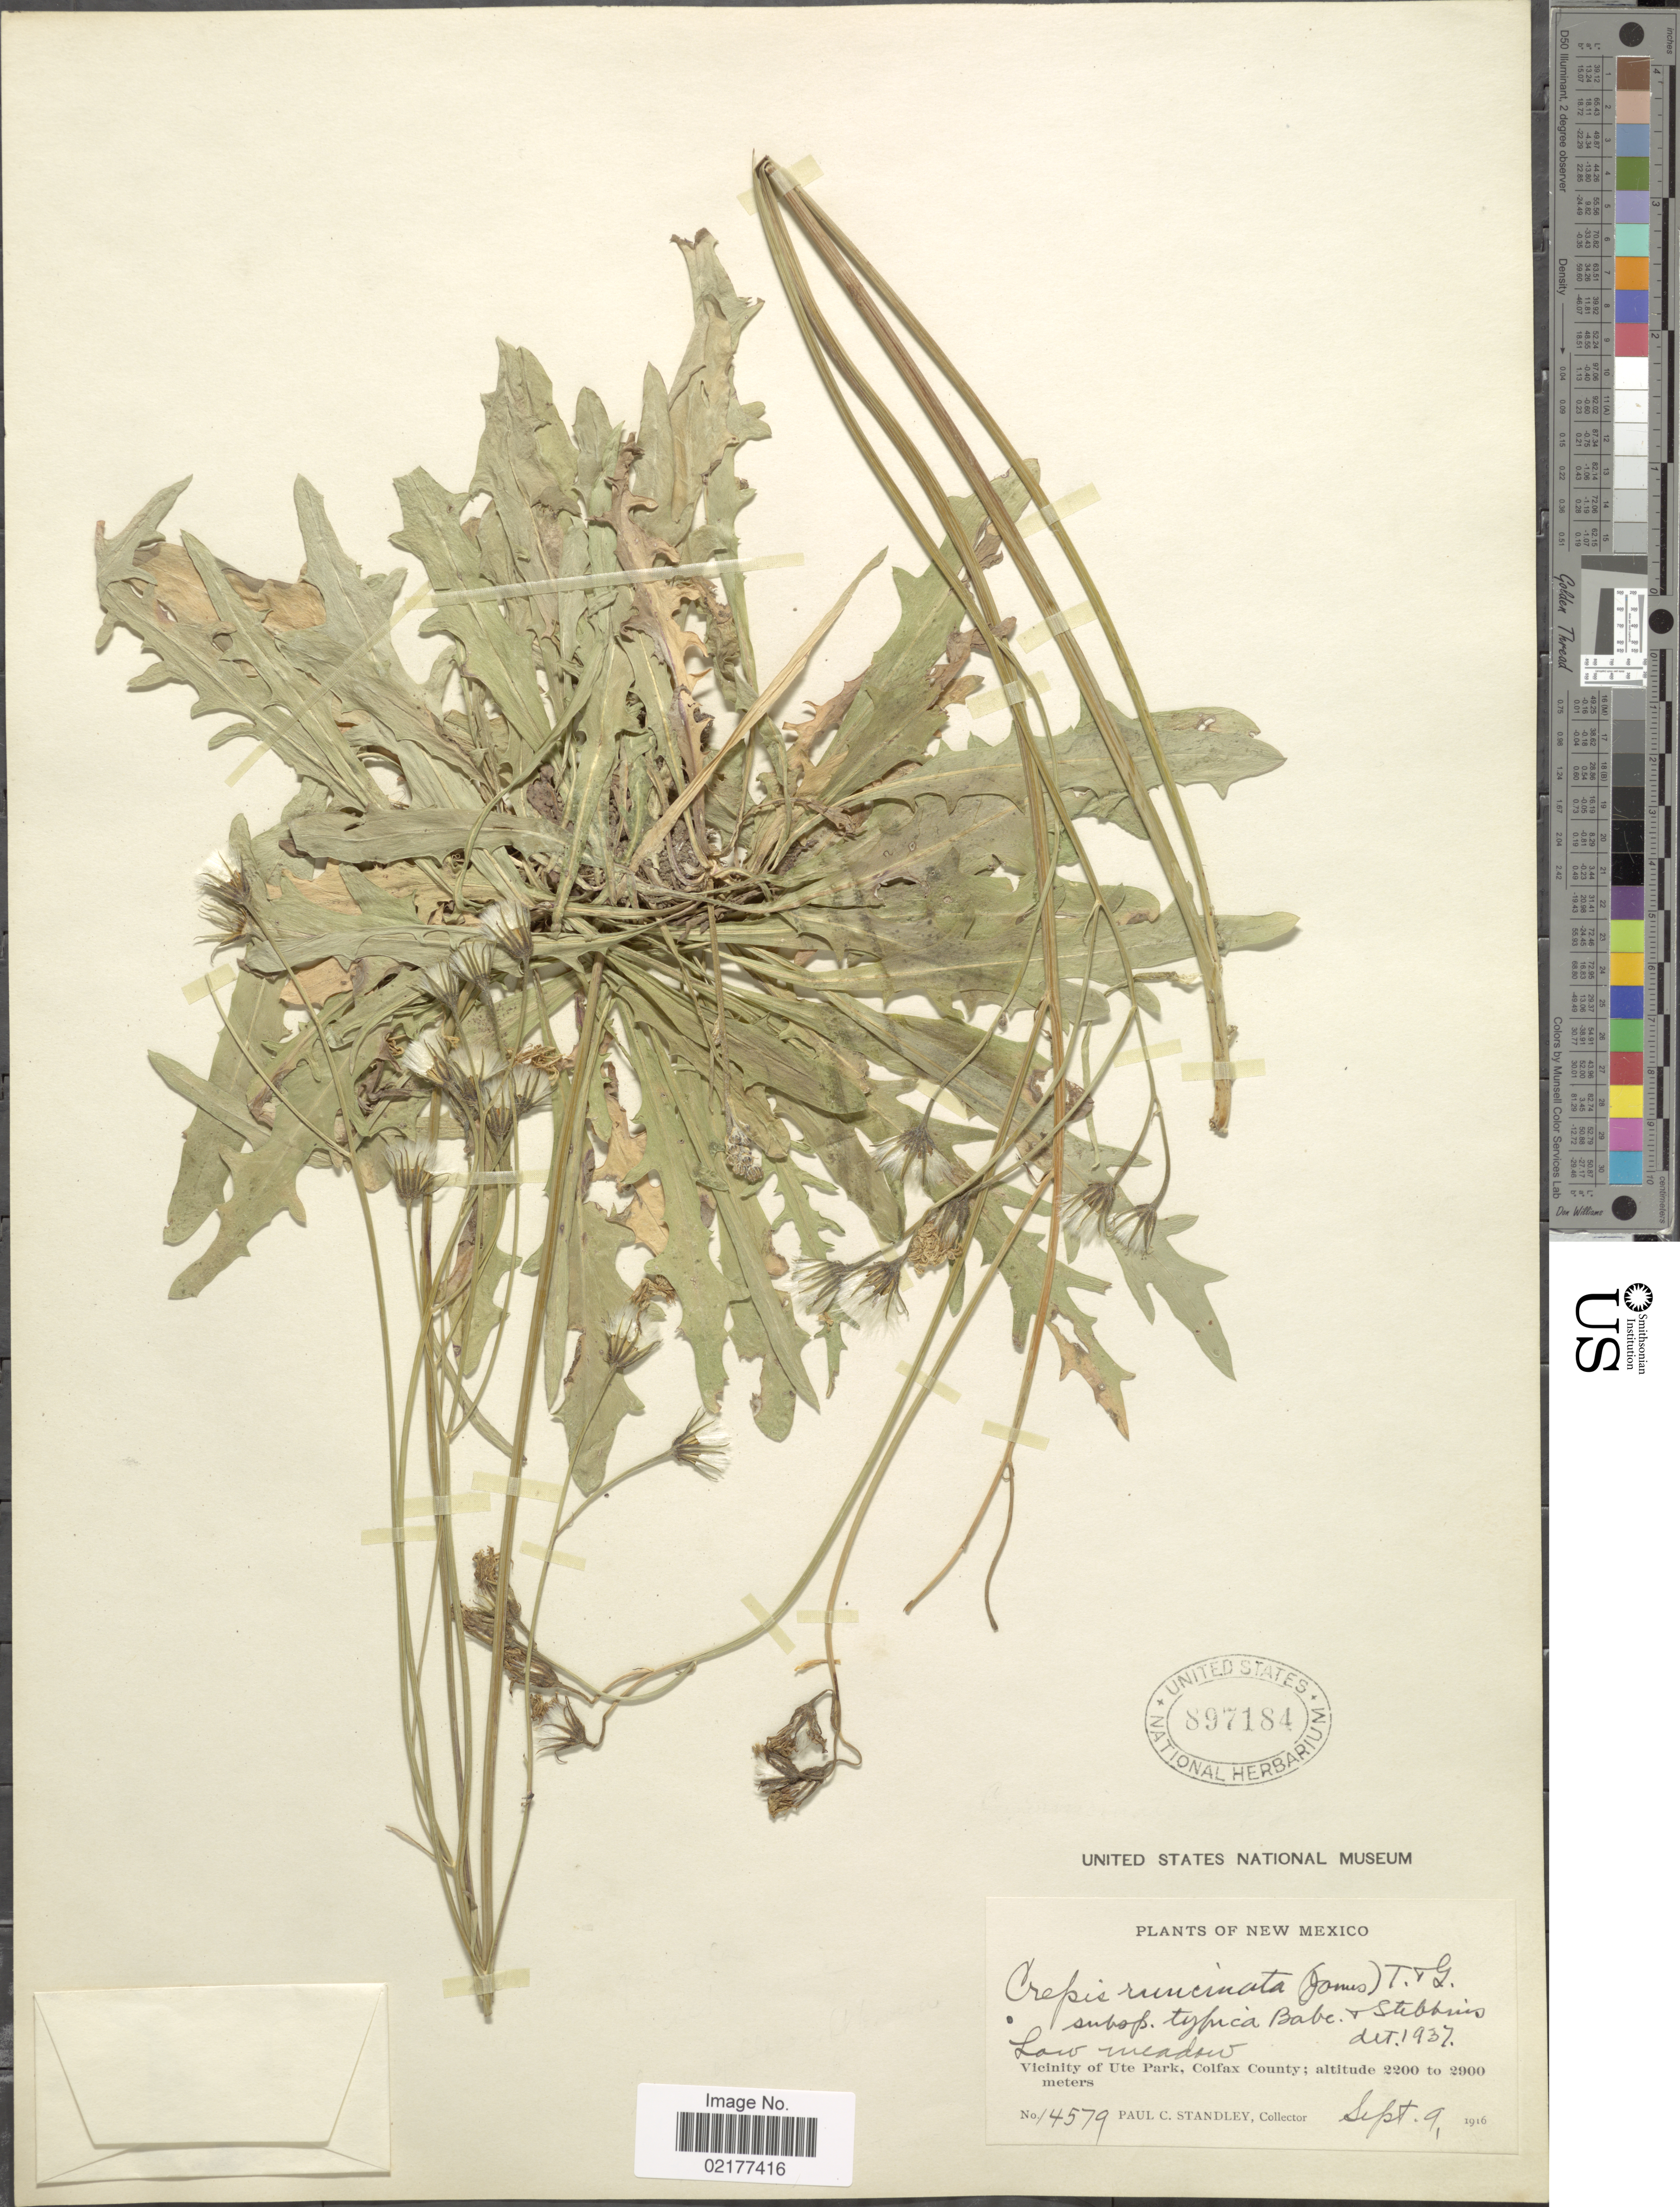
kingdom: Plantae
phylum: Tracheophyta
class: Magnoliopsida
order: Asterales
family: Asteraceae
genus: Crepis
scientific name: Crepis runcinata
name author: Torr. & A. Gray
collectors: P. C. Standley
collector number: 14579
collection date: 1916-09-09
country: United States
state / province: New Mexico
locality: Vicinity of Ute Park, Colfax County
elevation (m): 2200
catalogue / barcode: US 897184